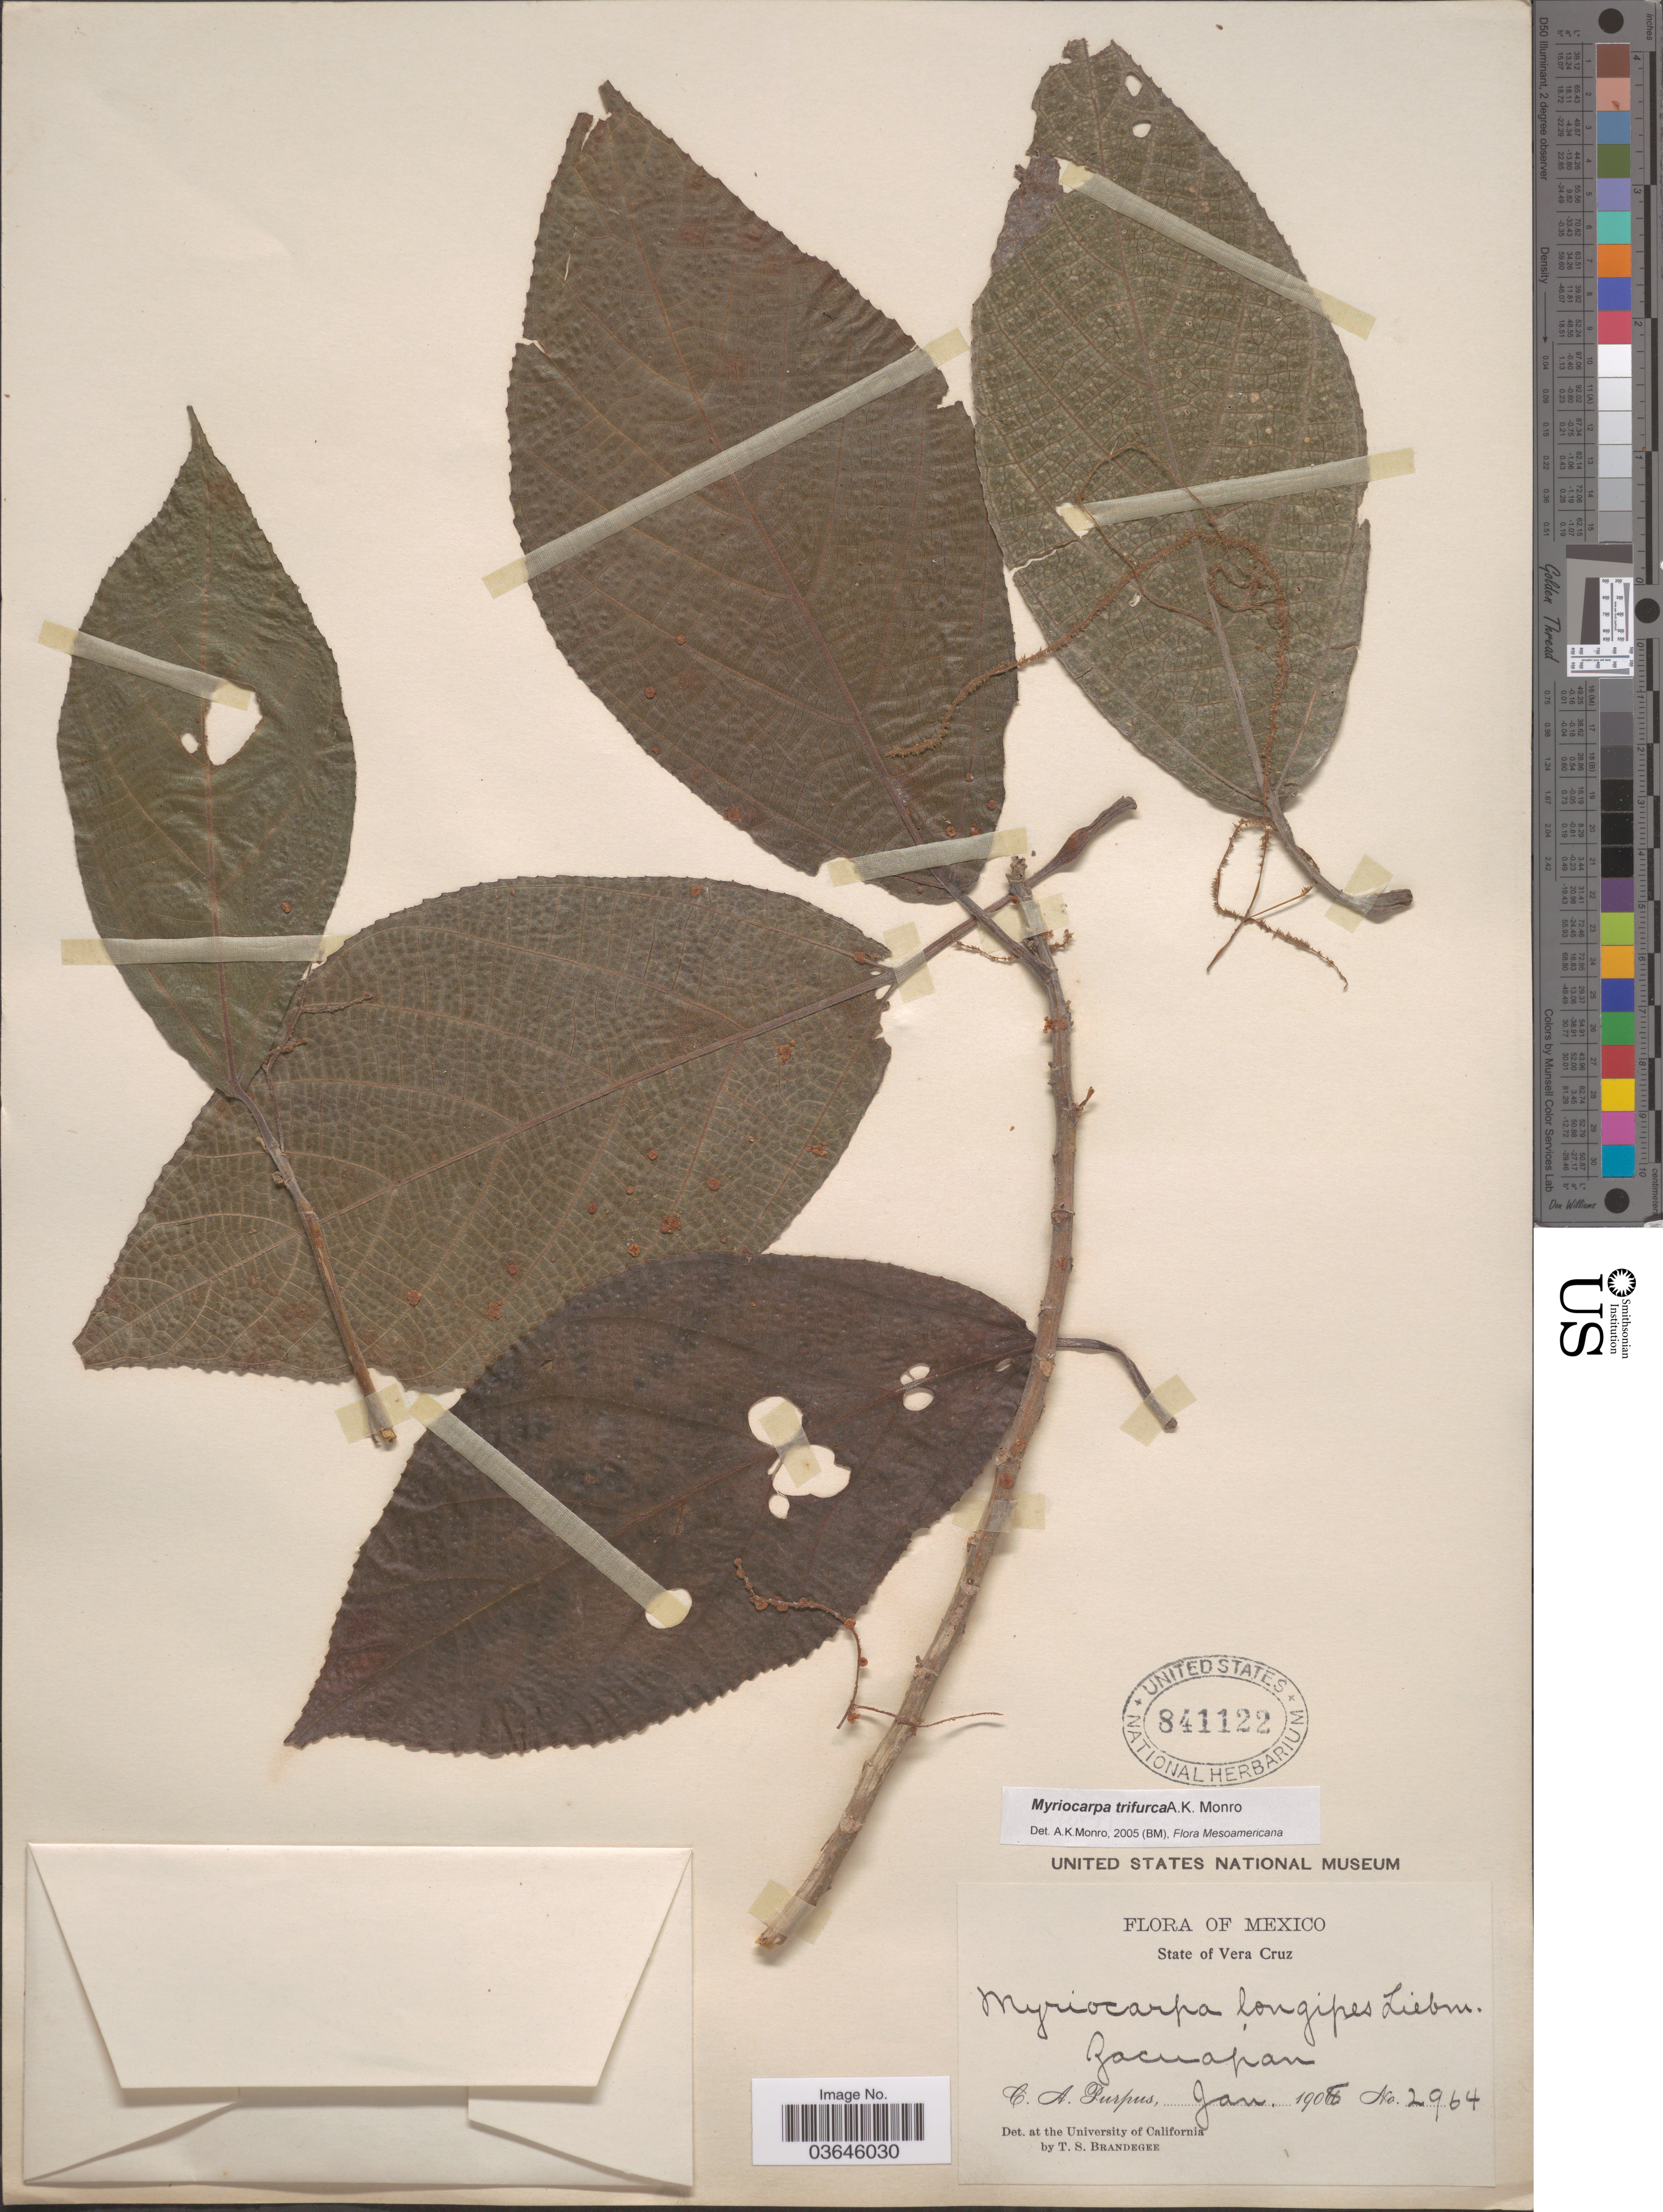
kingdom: Plantae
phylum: Tracheophyta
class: Magnoliopsida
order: Rosales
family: Urticaceae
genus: Myriocarpa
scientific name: Myriocarpa trifurca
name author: A. K. Monro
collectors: C. A. Purpus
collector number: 2964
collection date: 1908-01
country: Mexico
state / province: Veracruz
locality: State of Vera Cruz. Zacuapan.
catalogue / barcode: US 841122